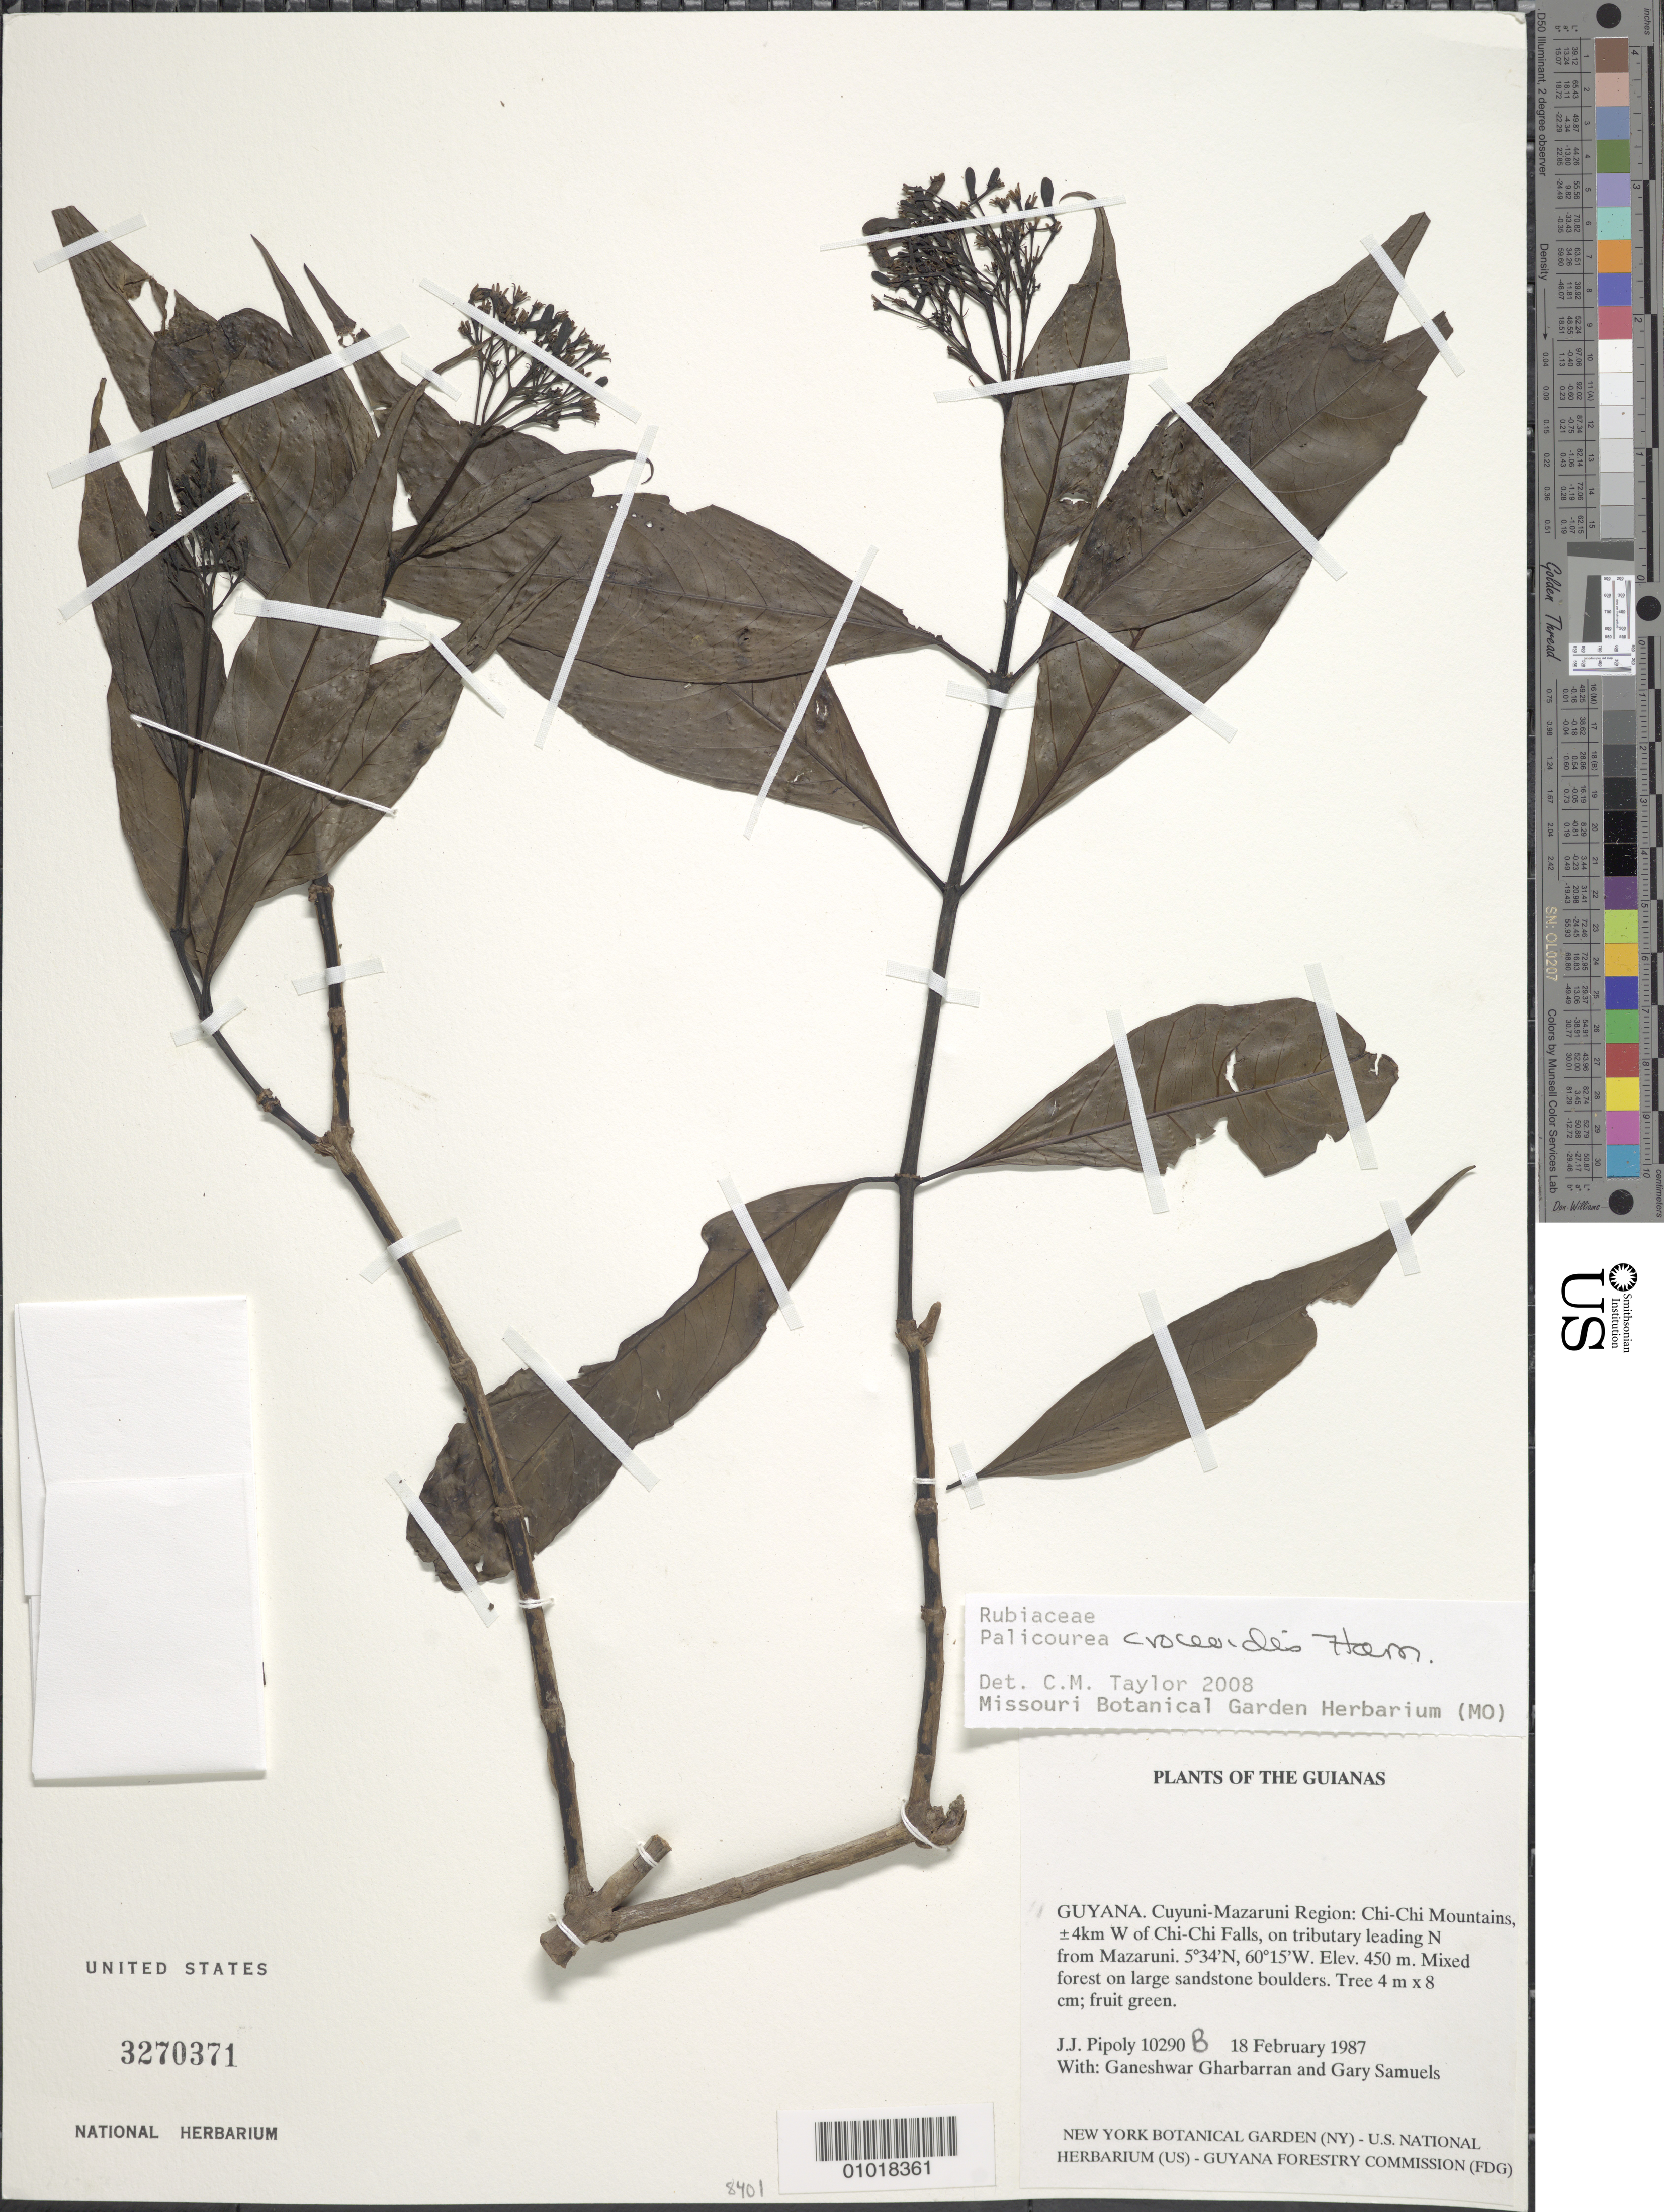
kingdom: Plantae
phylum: Tracheophyta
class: Magnoliopsida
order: Gentianales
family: Rubiaceae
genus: Palicourea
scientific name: Palicourea croceoides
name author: Desv. ex Ham.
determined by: Taylor, Charlotte M.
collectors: J. J. Pipoly, G. Gharbarran & G. Samuels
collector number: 10290 B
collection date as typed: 18 February 1987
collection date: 1987-02-18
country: Guyana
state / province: Cuyuni-Mazaruni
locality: Chi-Chi Mountains, ±4km W of Chi-Chi Falls, on tributary leading N from Mazaruni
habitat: Mixed forest on large sandstone boulders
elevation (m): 450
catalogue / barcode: US 3270371